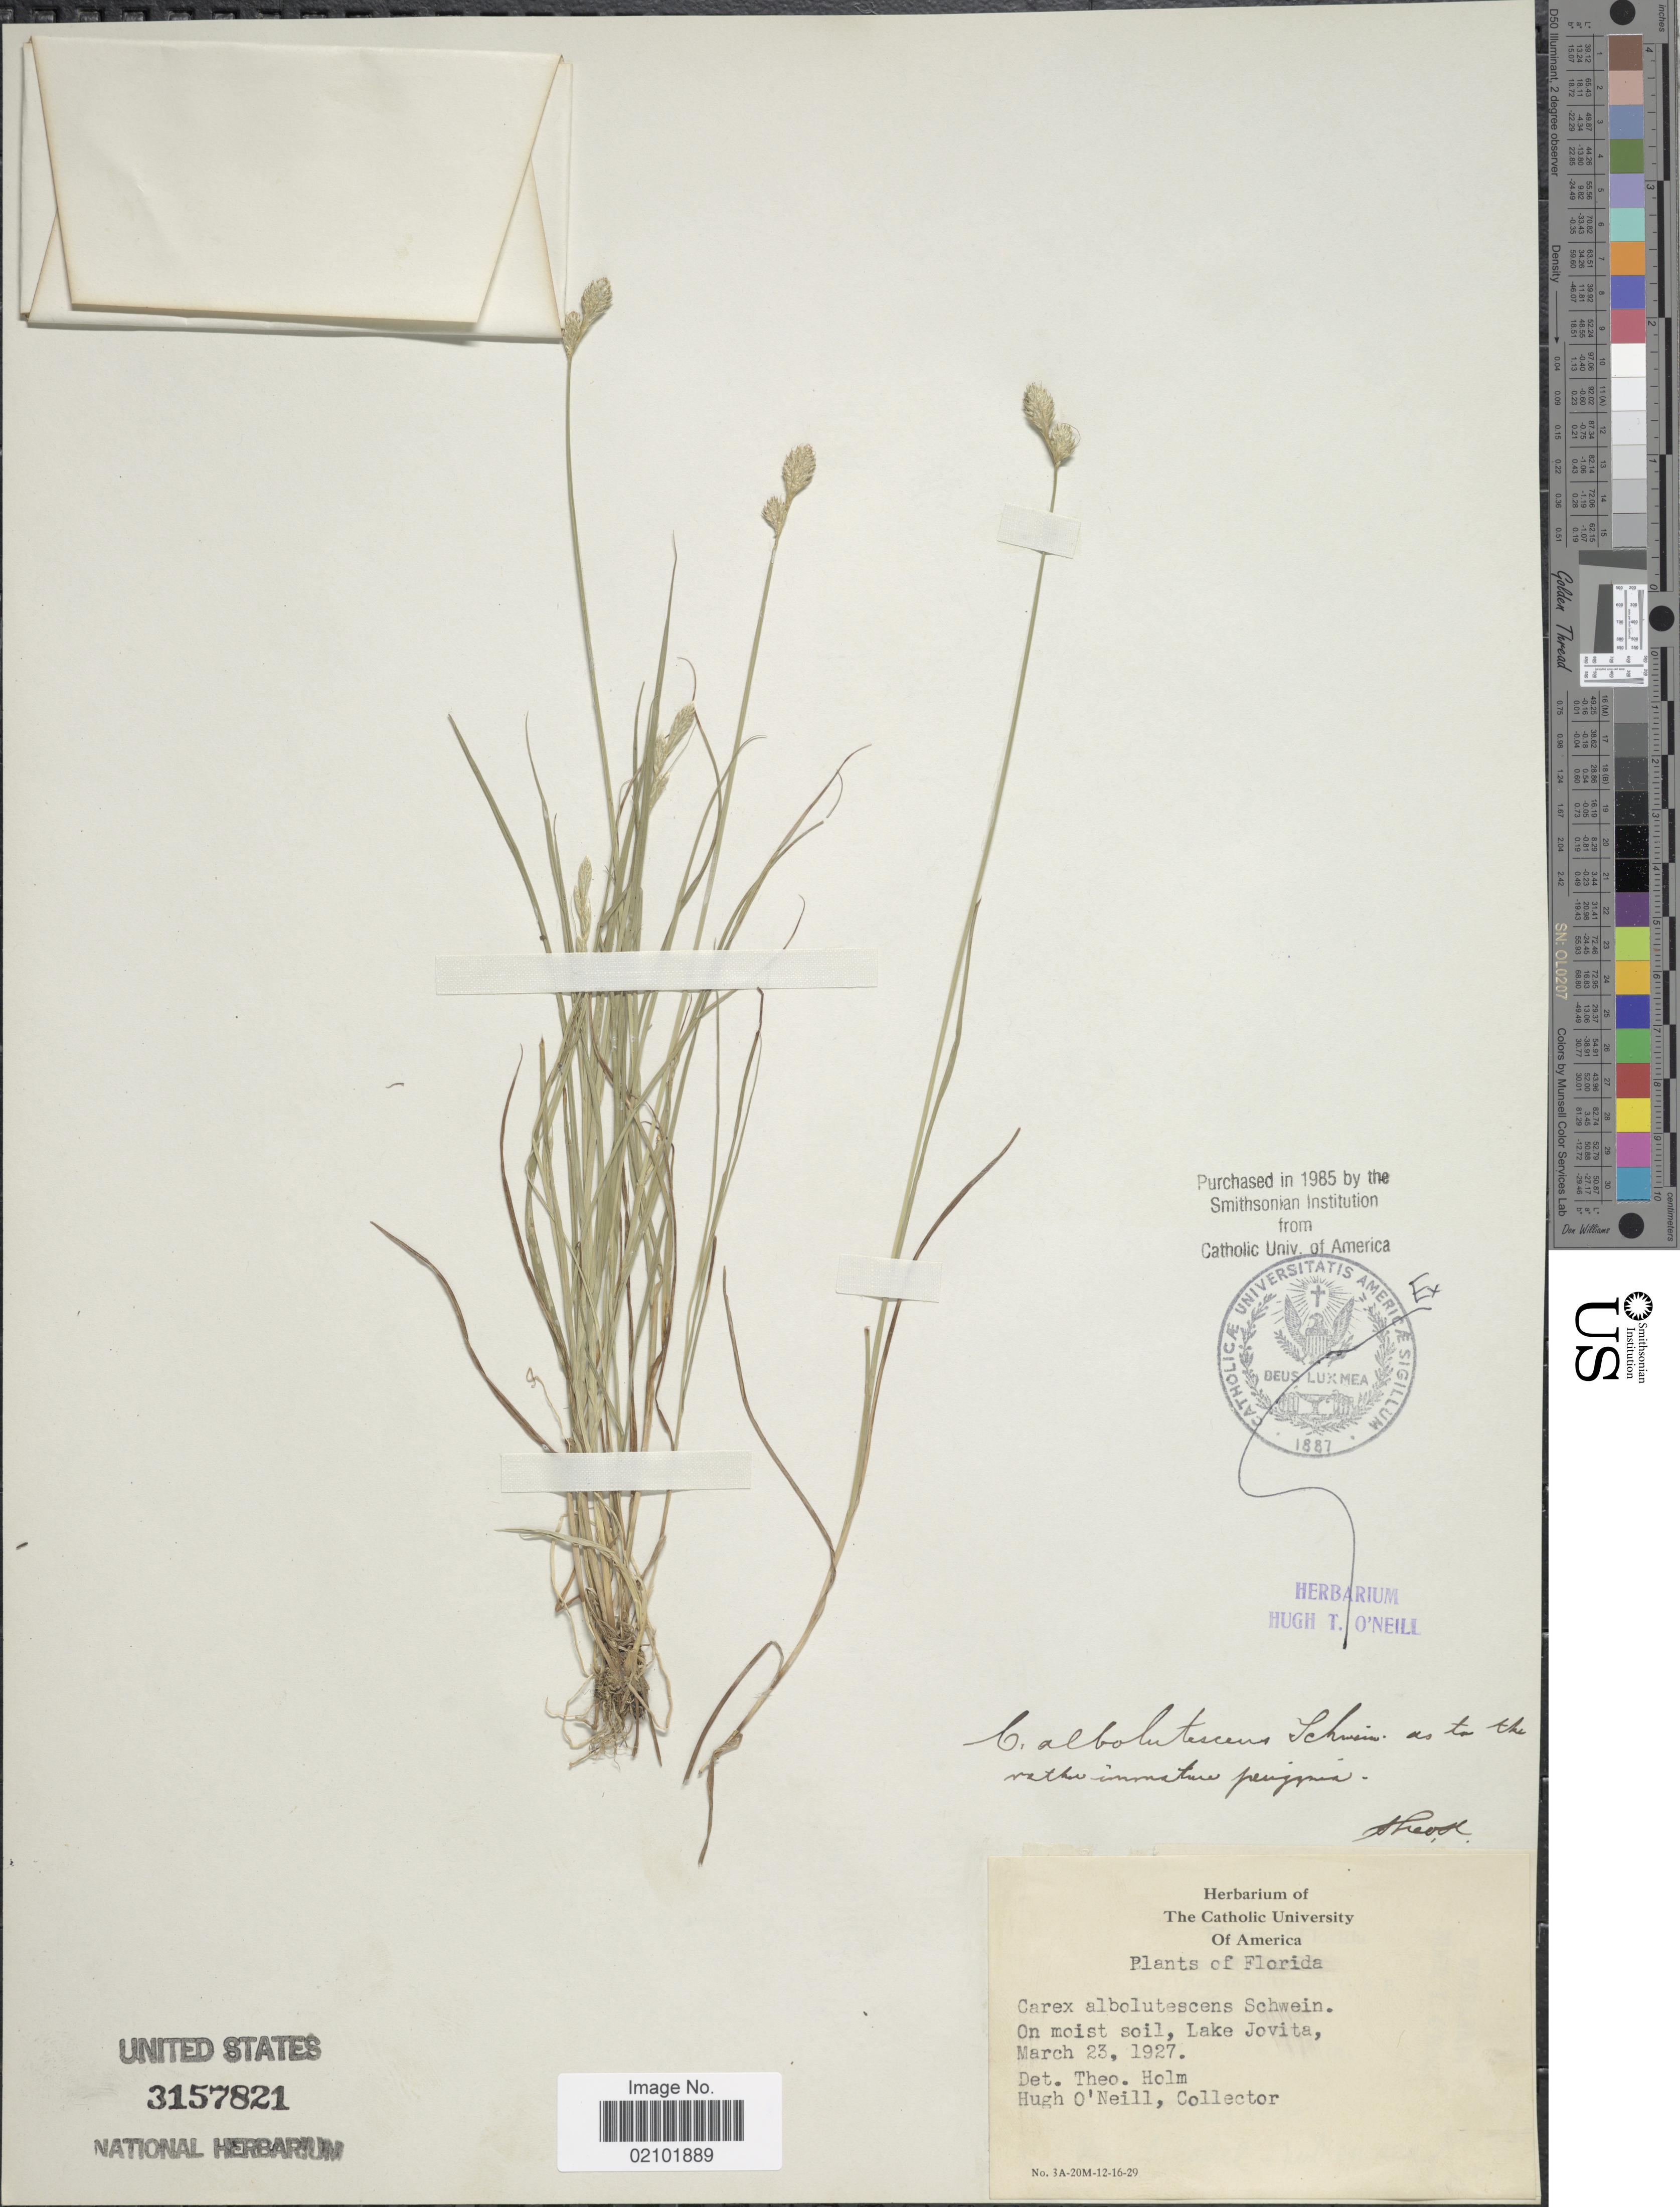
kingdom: Plantae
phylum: Tracheophyta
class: Liliopsida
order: Poales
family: Cyperaceae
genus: Carex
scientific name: Carex albolutescens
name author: Schwein.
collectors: H. O'Neill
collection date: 1927-03-23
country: United States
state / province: Florida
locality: Lake Jovita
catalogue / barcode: US 3157821